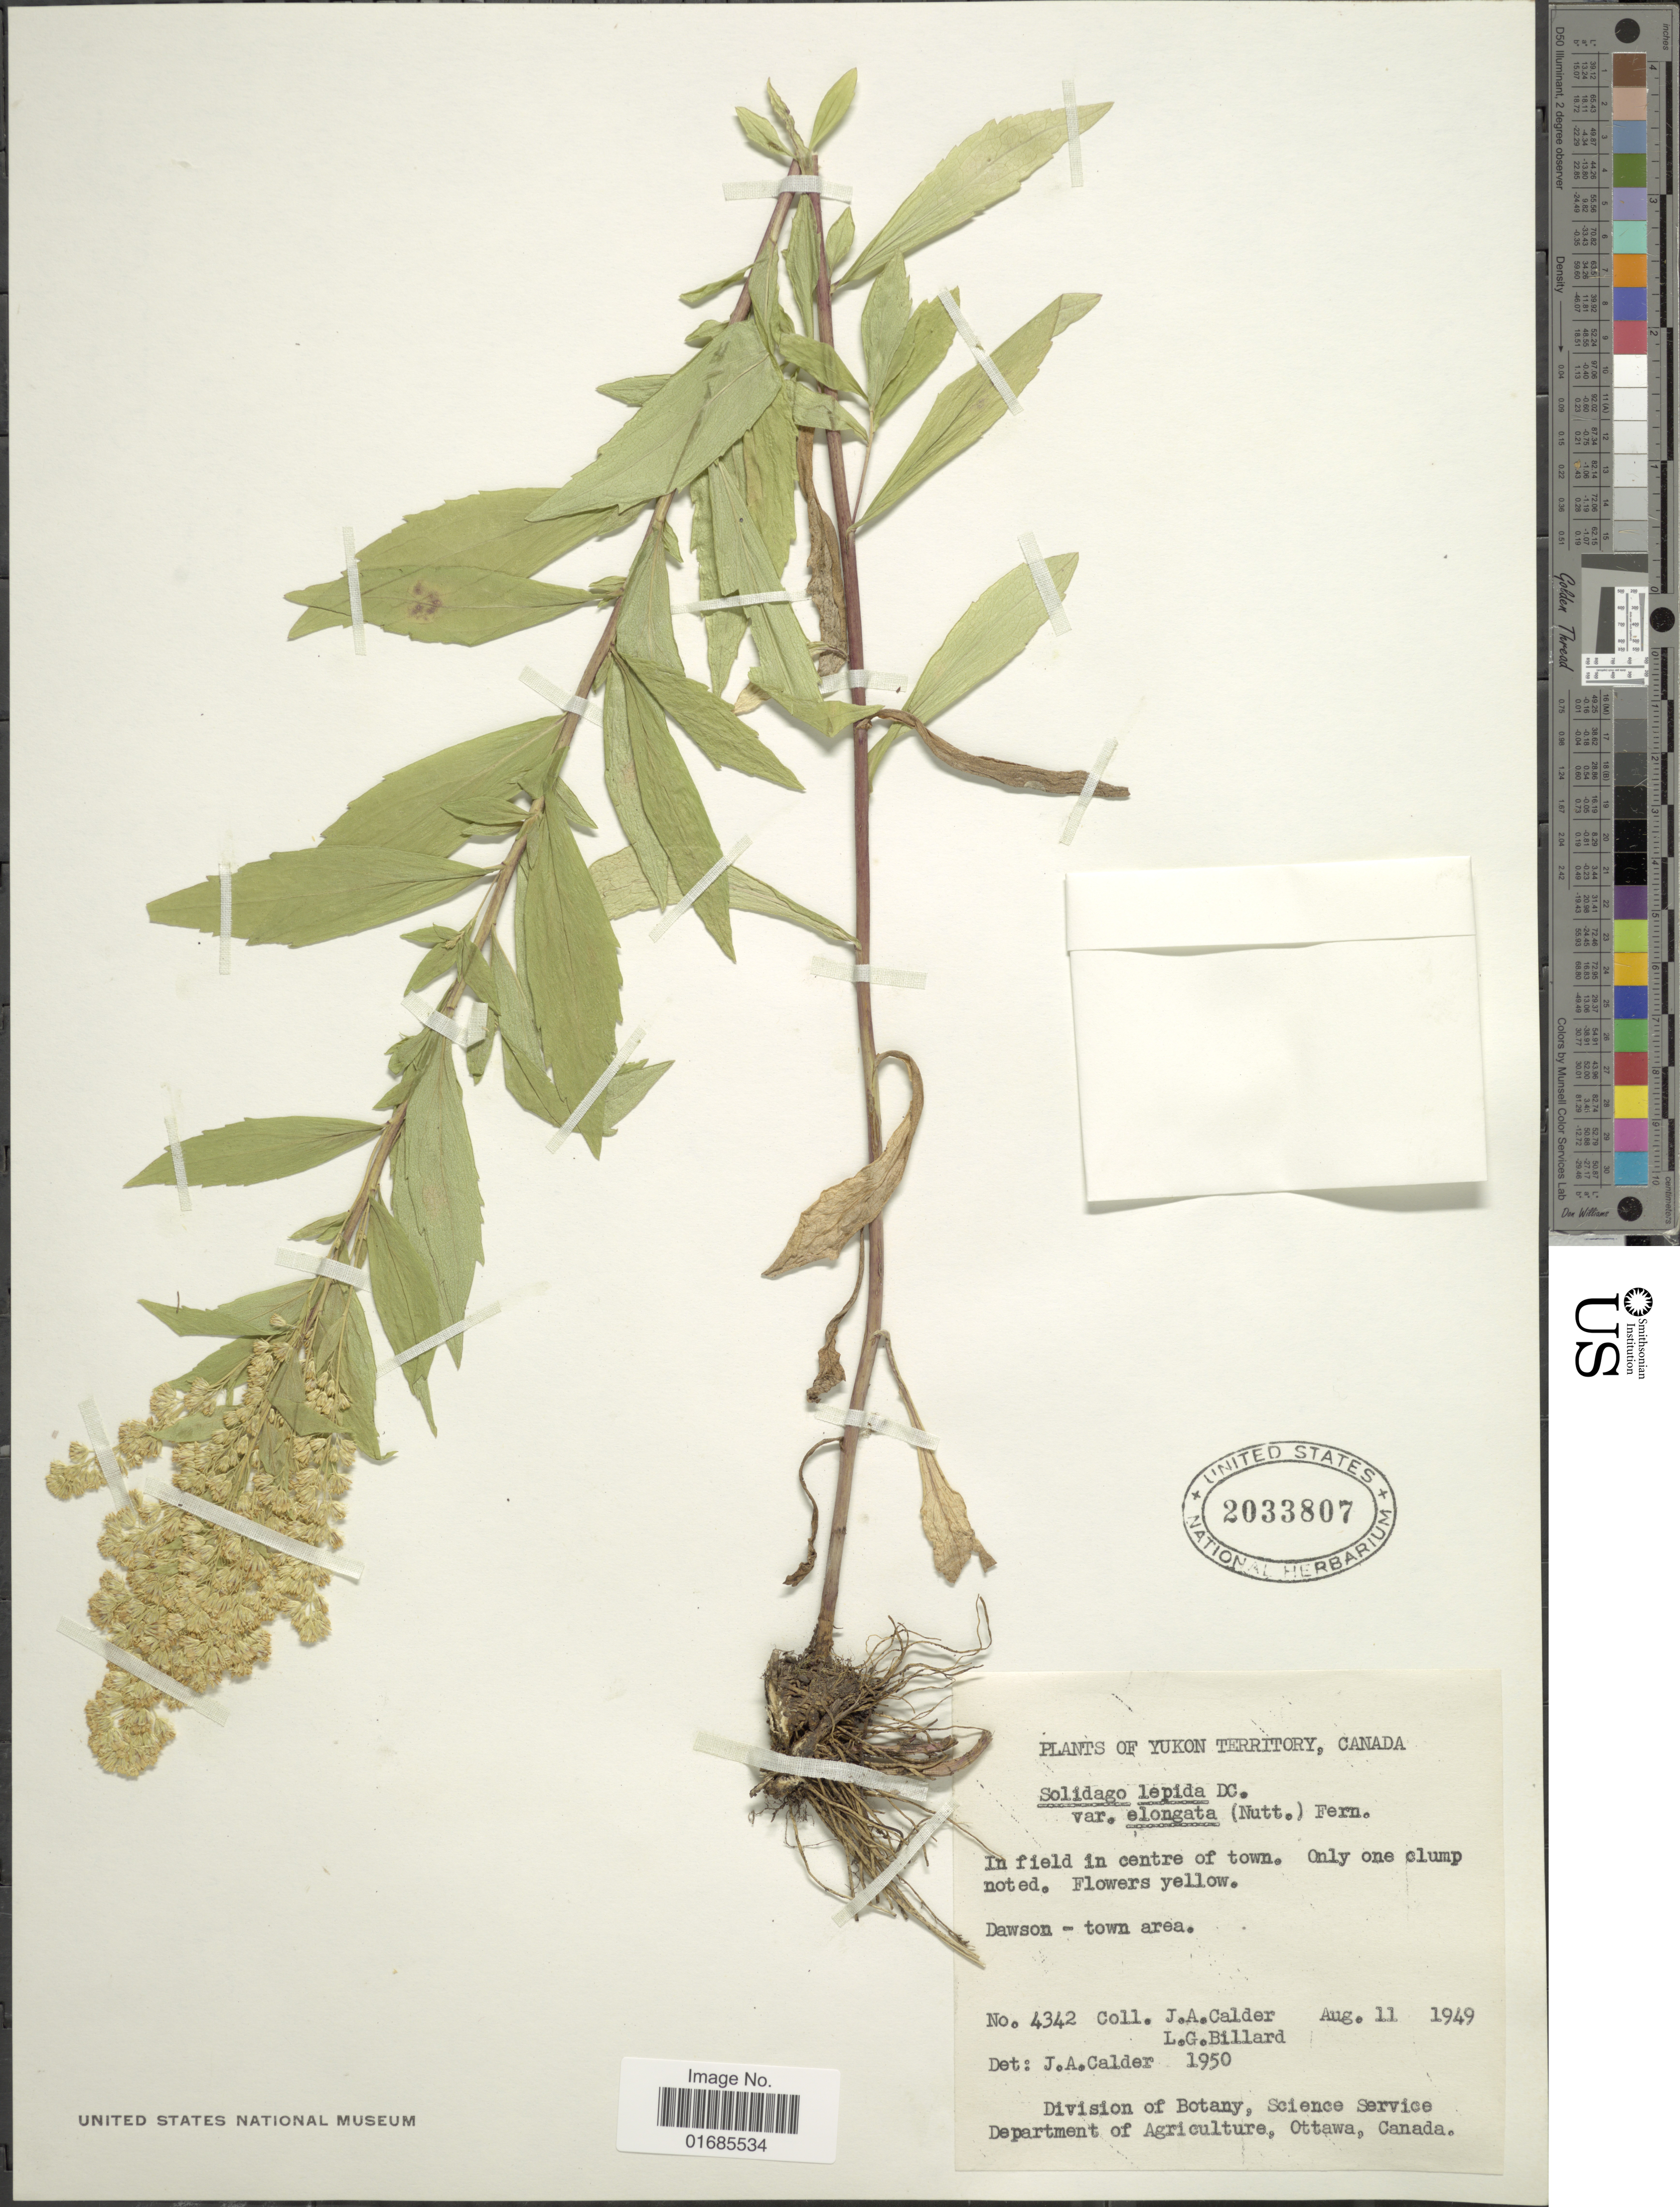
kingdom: Plantae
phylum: Tracheophyta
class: Magnoliopsida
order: Asterales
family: Asteraceae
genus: Solidago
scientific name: Solidago canadensis var. salebrosa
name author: (Piper) M.E. Jones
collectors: J. A. Calder & L. Billard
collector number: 4342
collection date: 1949-08-11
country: Canada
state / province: Yukon Territory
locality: In field in centre of town, Dawson-town area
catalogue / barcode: US 2033807